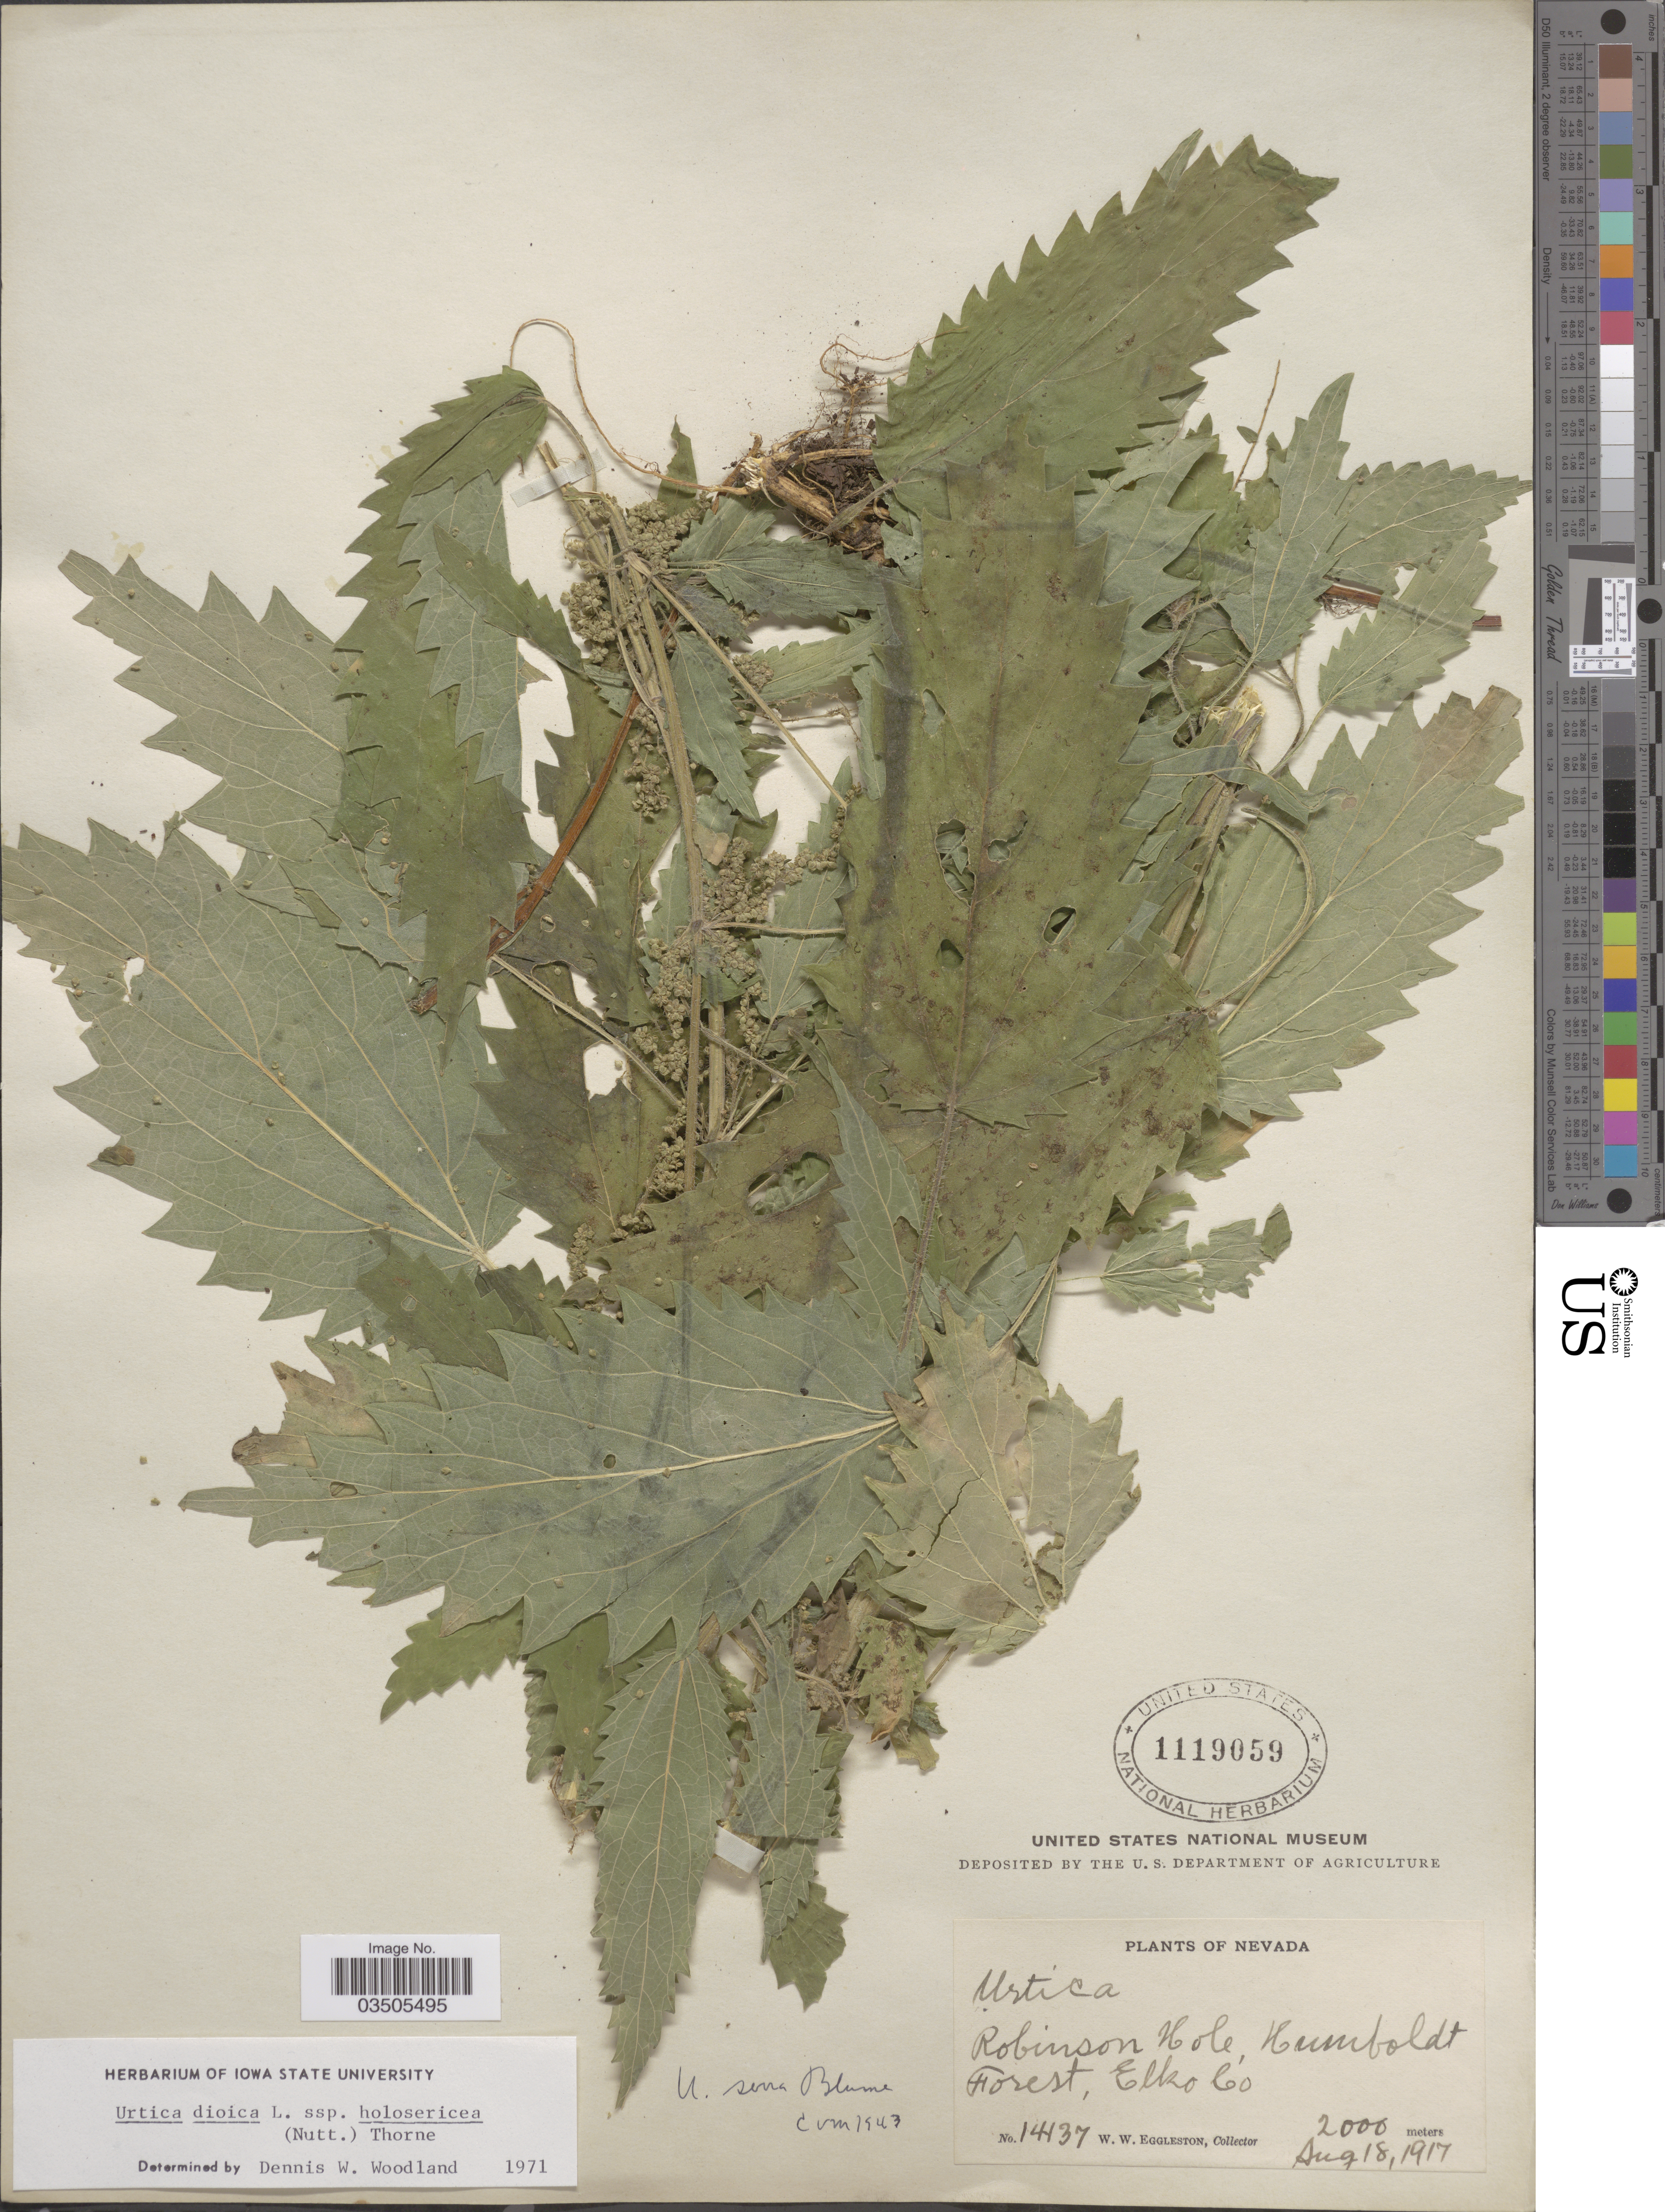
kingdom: Plantae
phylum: Tracheophyta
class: Magnoliopsida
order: Rosales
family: Urticaceae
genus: Urtica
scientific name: Urtica dioica subsp. holosericea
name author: (Nutt.) Thorne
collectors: W. W. Eggleston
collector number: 14437*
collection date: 1917-08-18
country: United States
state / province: Nevada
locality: Robinson Hole, Humboldt Forest, Elko Co.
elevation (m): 2000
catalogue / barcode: US 1119059